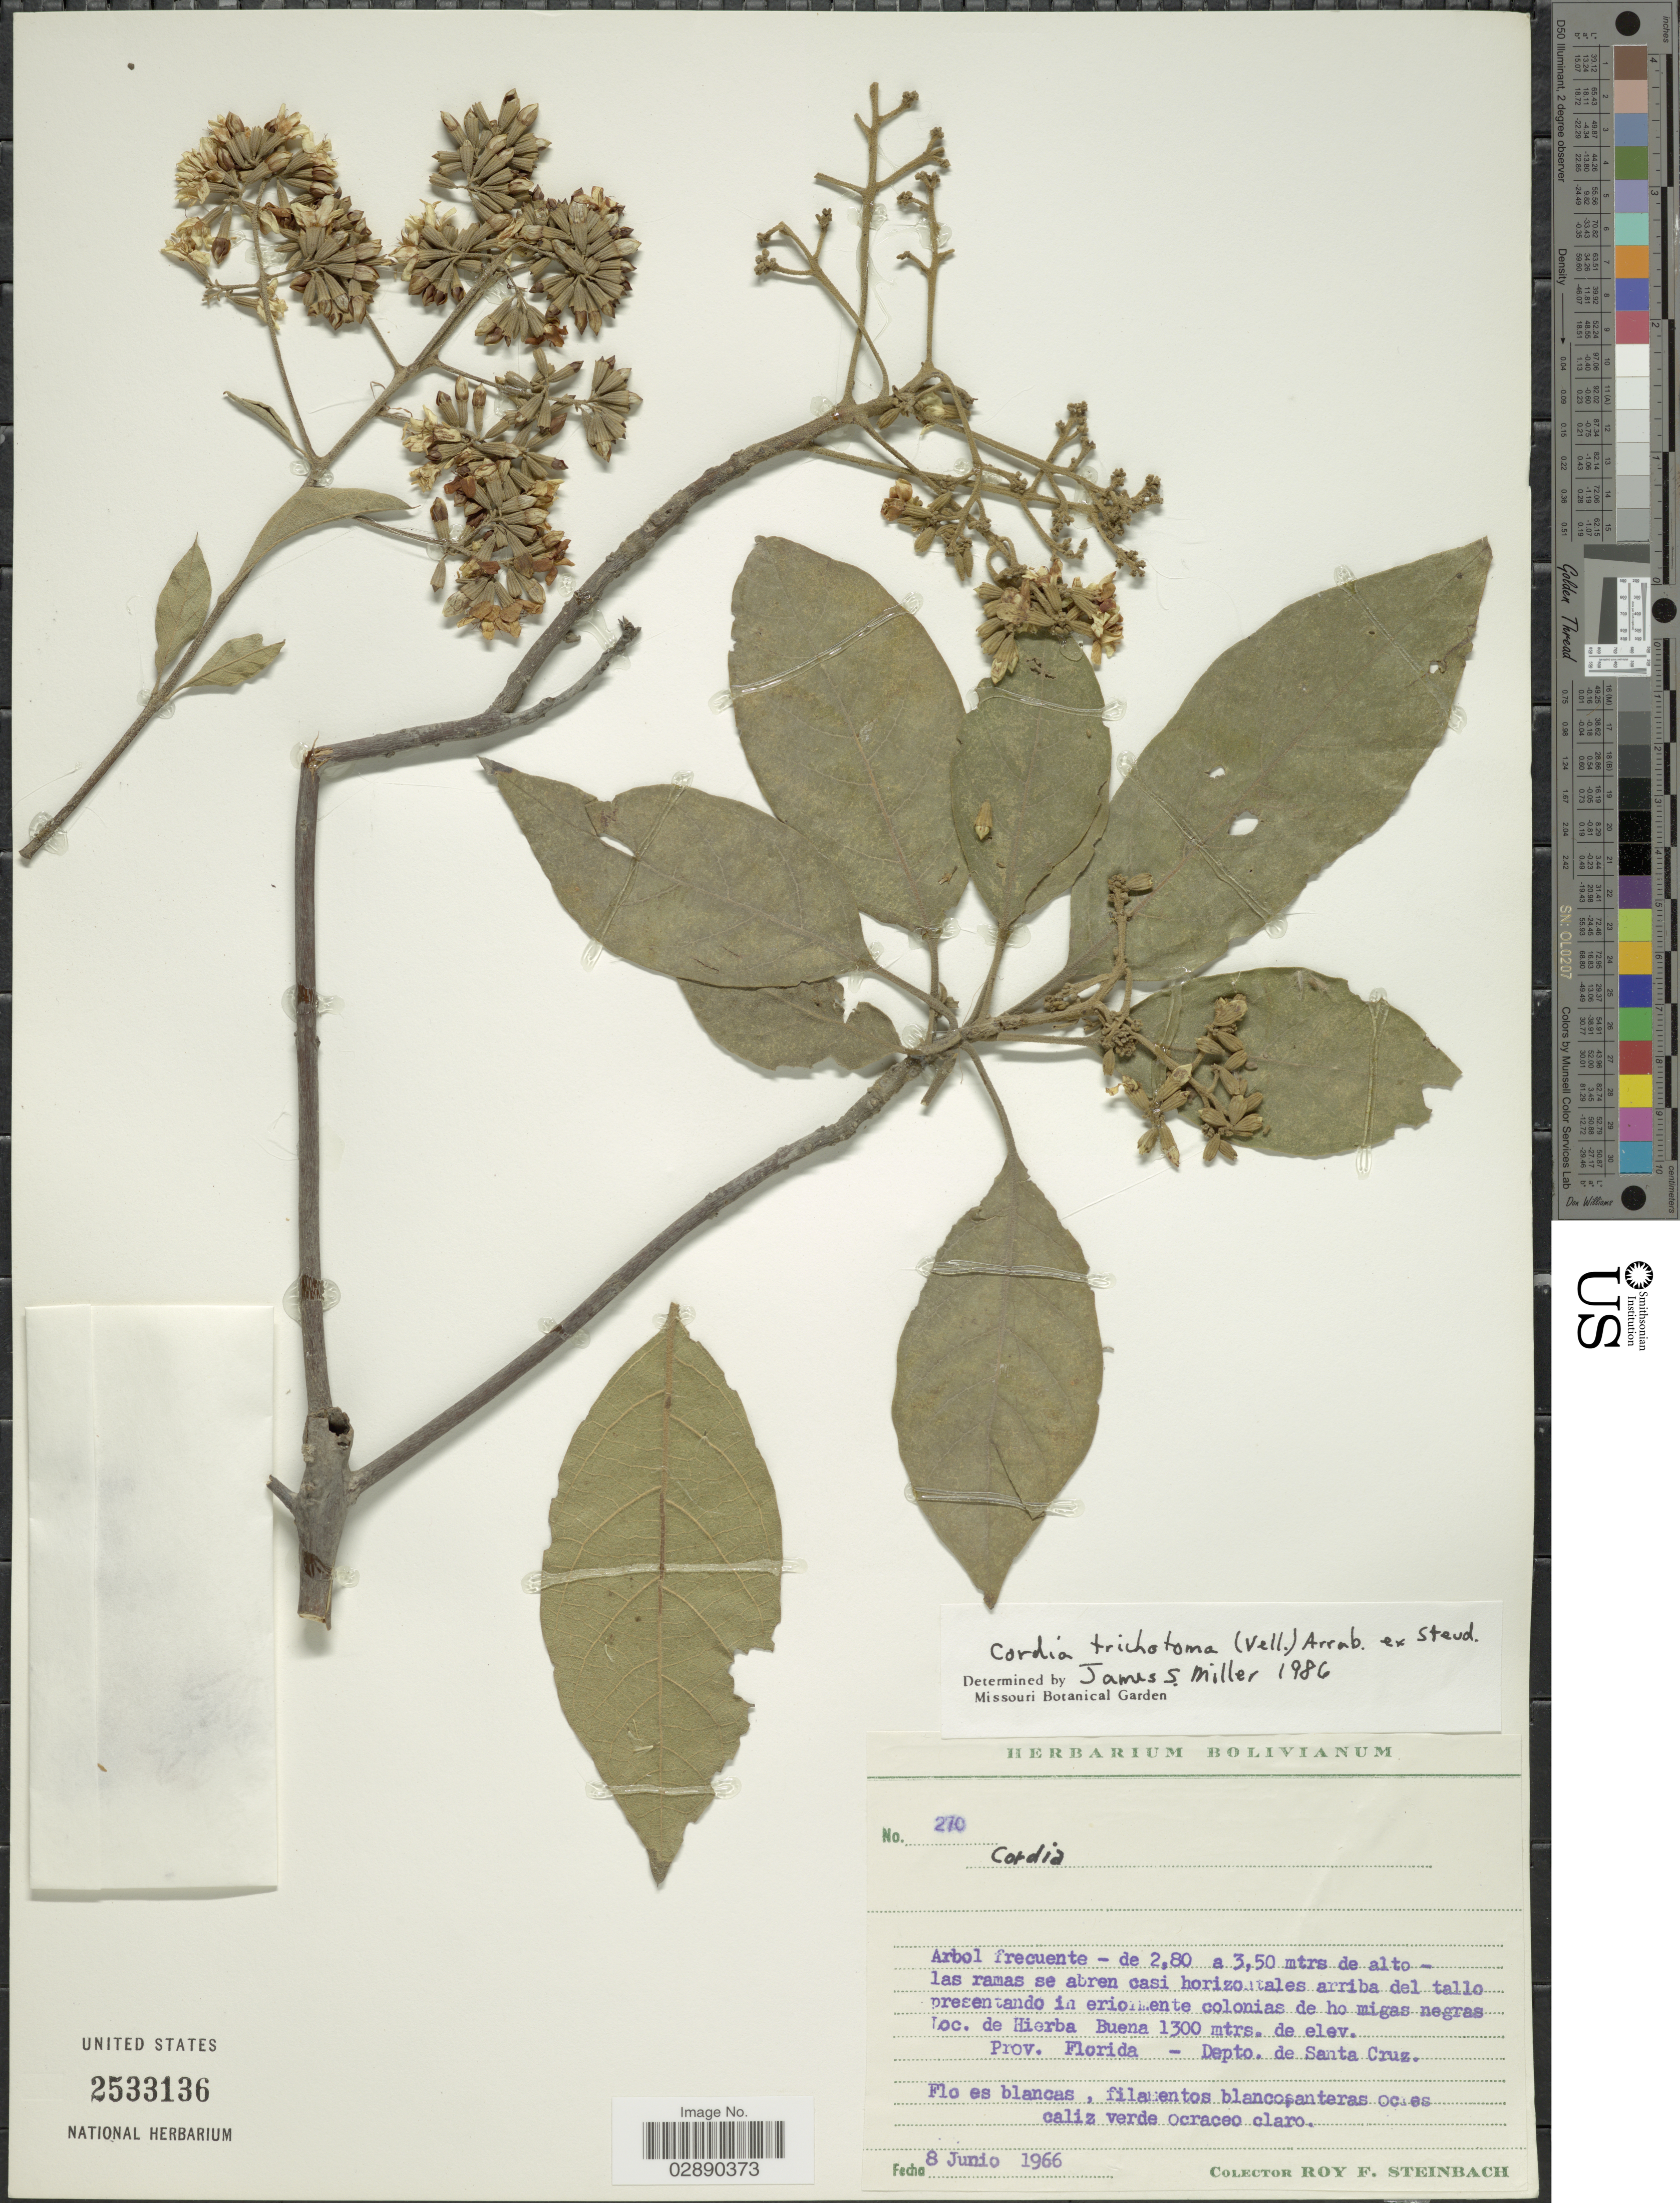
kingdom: Plantae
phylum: Tracheophyta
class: Magnoliopsida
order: Boraginales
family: Cordiaceae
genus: Cordia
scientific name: Cordia alliodora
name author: (Ruiz & Pav.) Oken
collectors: R. F. Steinbach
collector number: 270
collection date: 1966-06-08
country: Bolivia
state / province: Santa Cruz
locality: Loc. de Hierba Buena. Prov. Florida, Depto. Santa Cruz.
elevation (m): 1300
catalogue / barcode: US 2533136